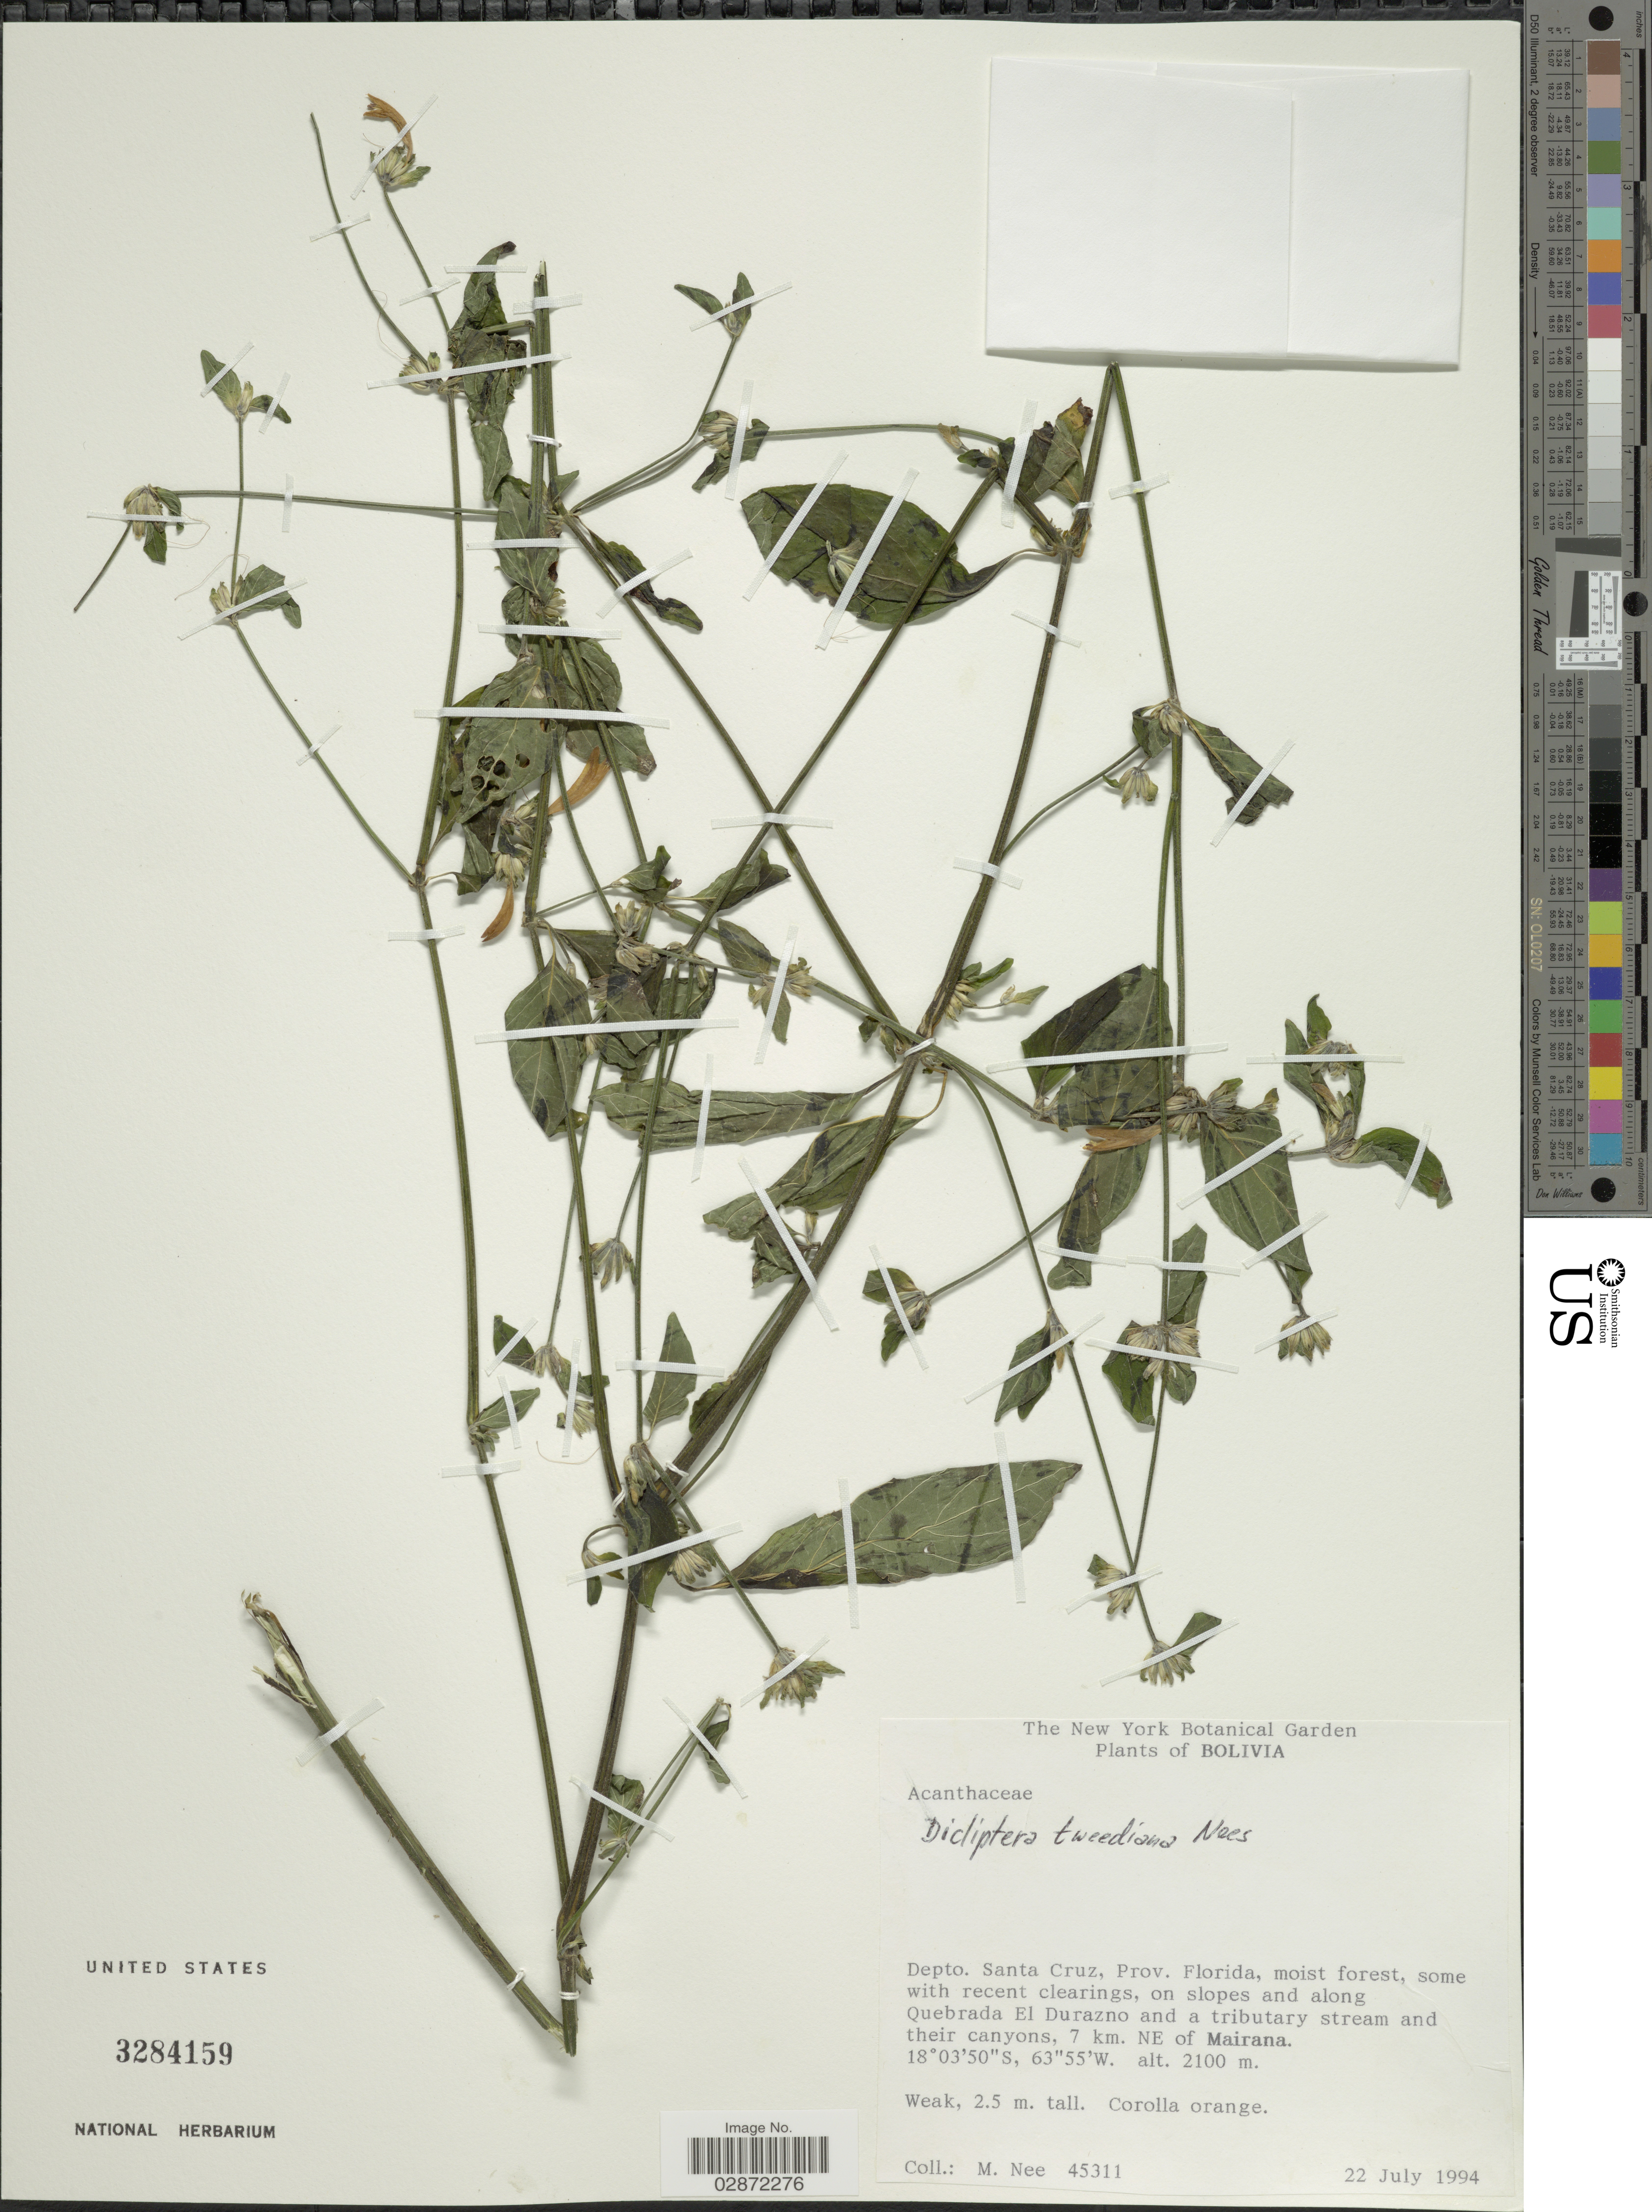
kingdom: Plantae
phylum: Tracheophyta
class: Magnoliopsida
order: Lamiales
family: Acanthaceae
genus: Dicliptera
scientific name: Dicliptera squarrosa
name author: Nees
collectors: M. Nee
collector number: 45311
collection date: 1994-07-22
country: Bolivia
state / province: Santa Cruz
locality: Depto. Santa Cruz, Prov. Florida, on slopes and along Quebrada El Durazno and a tributary stream and their canyons, 7 km. NE of Mairana.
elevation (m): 2100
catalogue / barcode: US 3284159